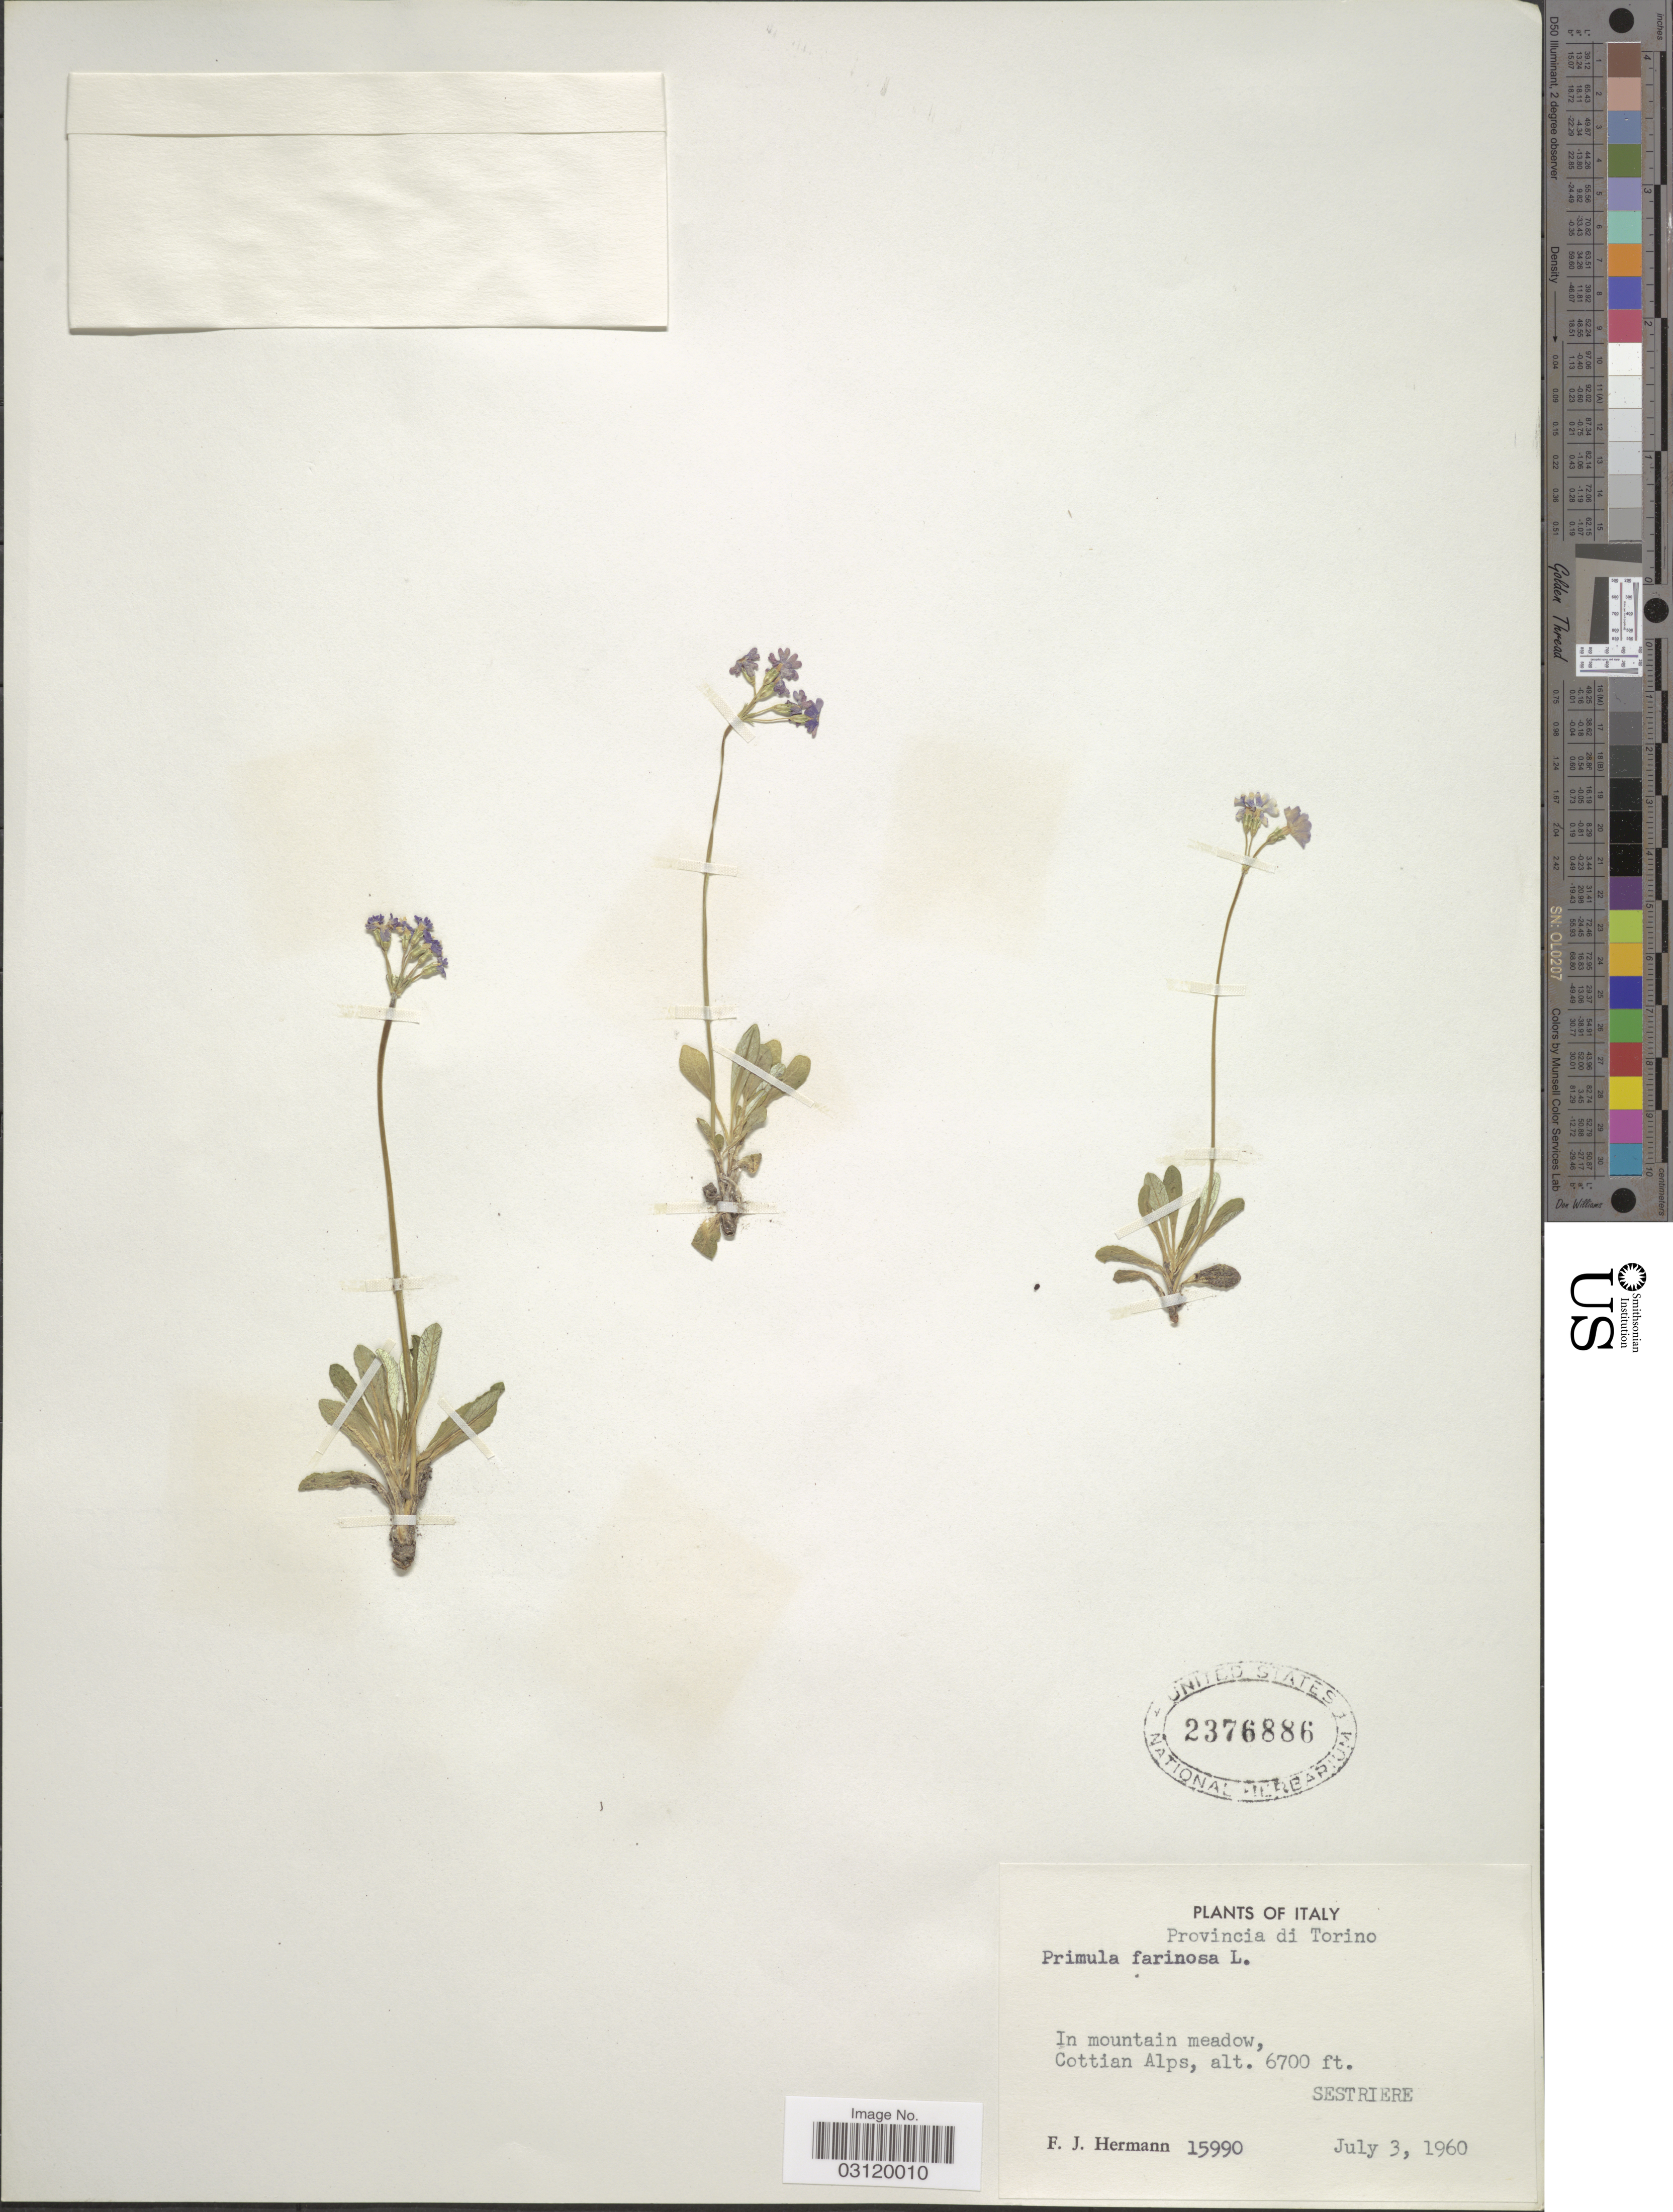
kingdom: Plantae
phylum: Tracheophyta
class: Magnoliopsida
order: Ericales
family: Primulaceae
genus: Primula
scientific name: Primula farinosa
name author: L.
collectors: F. J. Hermann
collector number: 15990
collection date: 1960-07-03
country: Italy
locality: Provincia di Torino. In mountain meadow, Cottian Alps. Sestriere.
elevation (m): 2042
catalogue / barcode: US 2376886